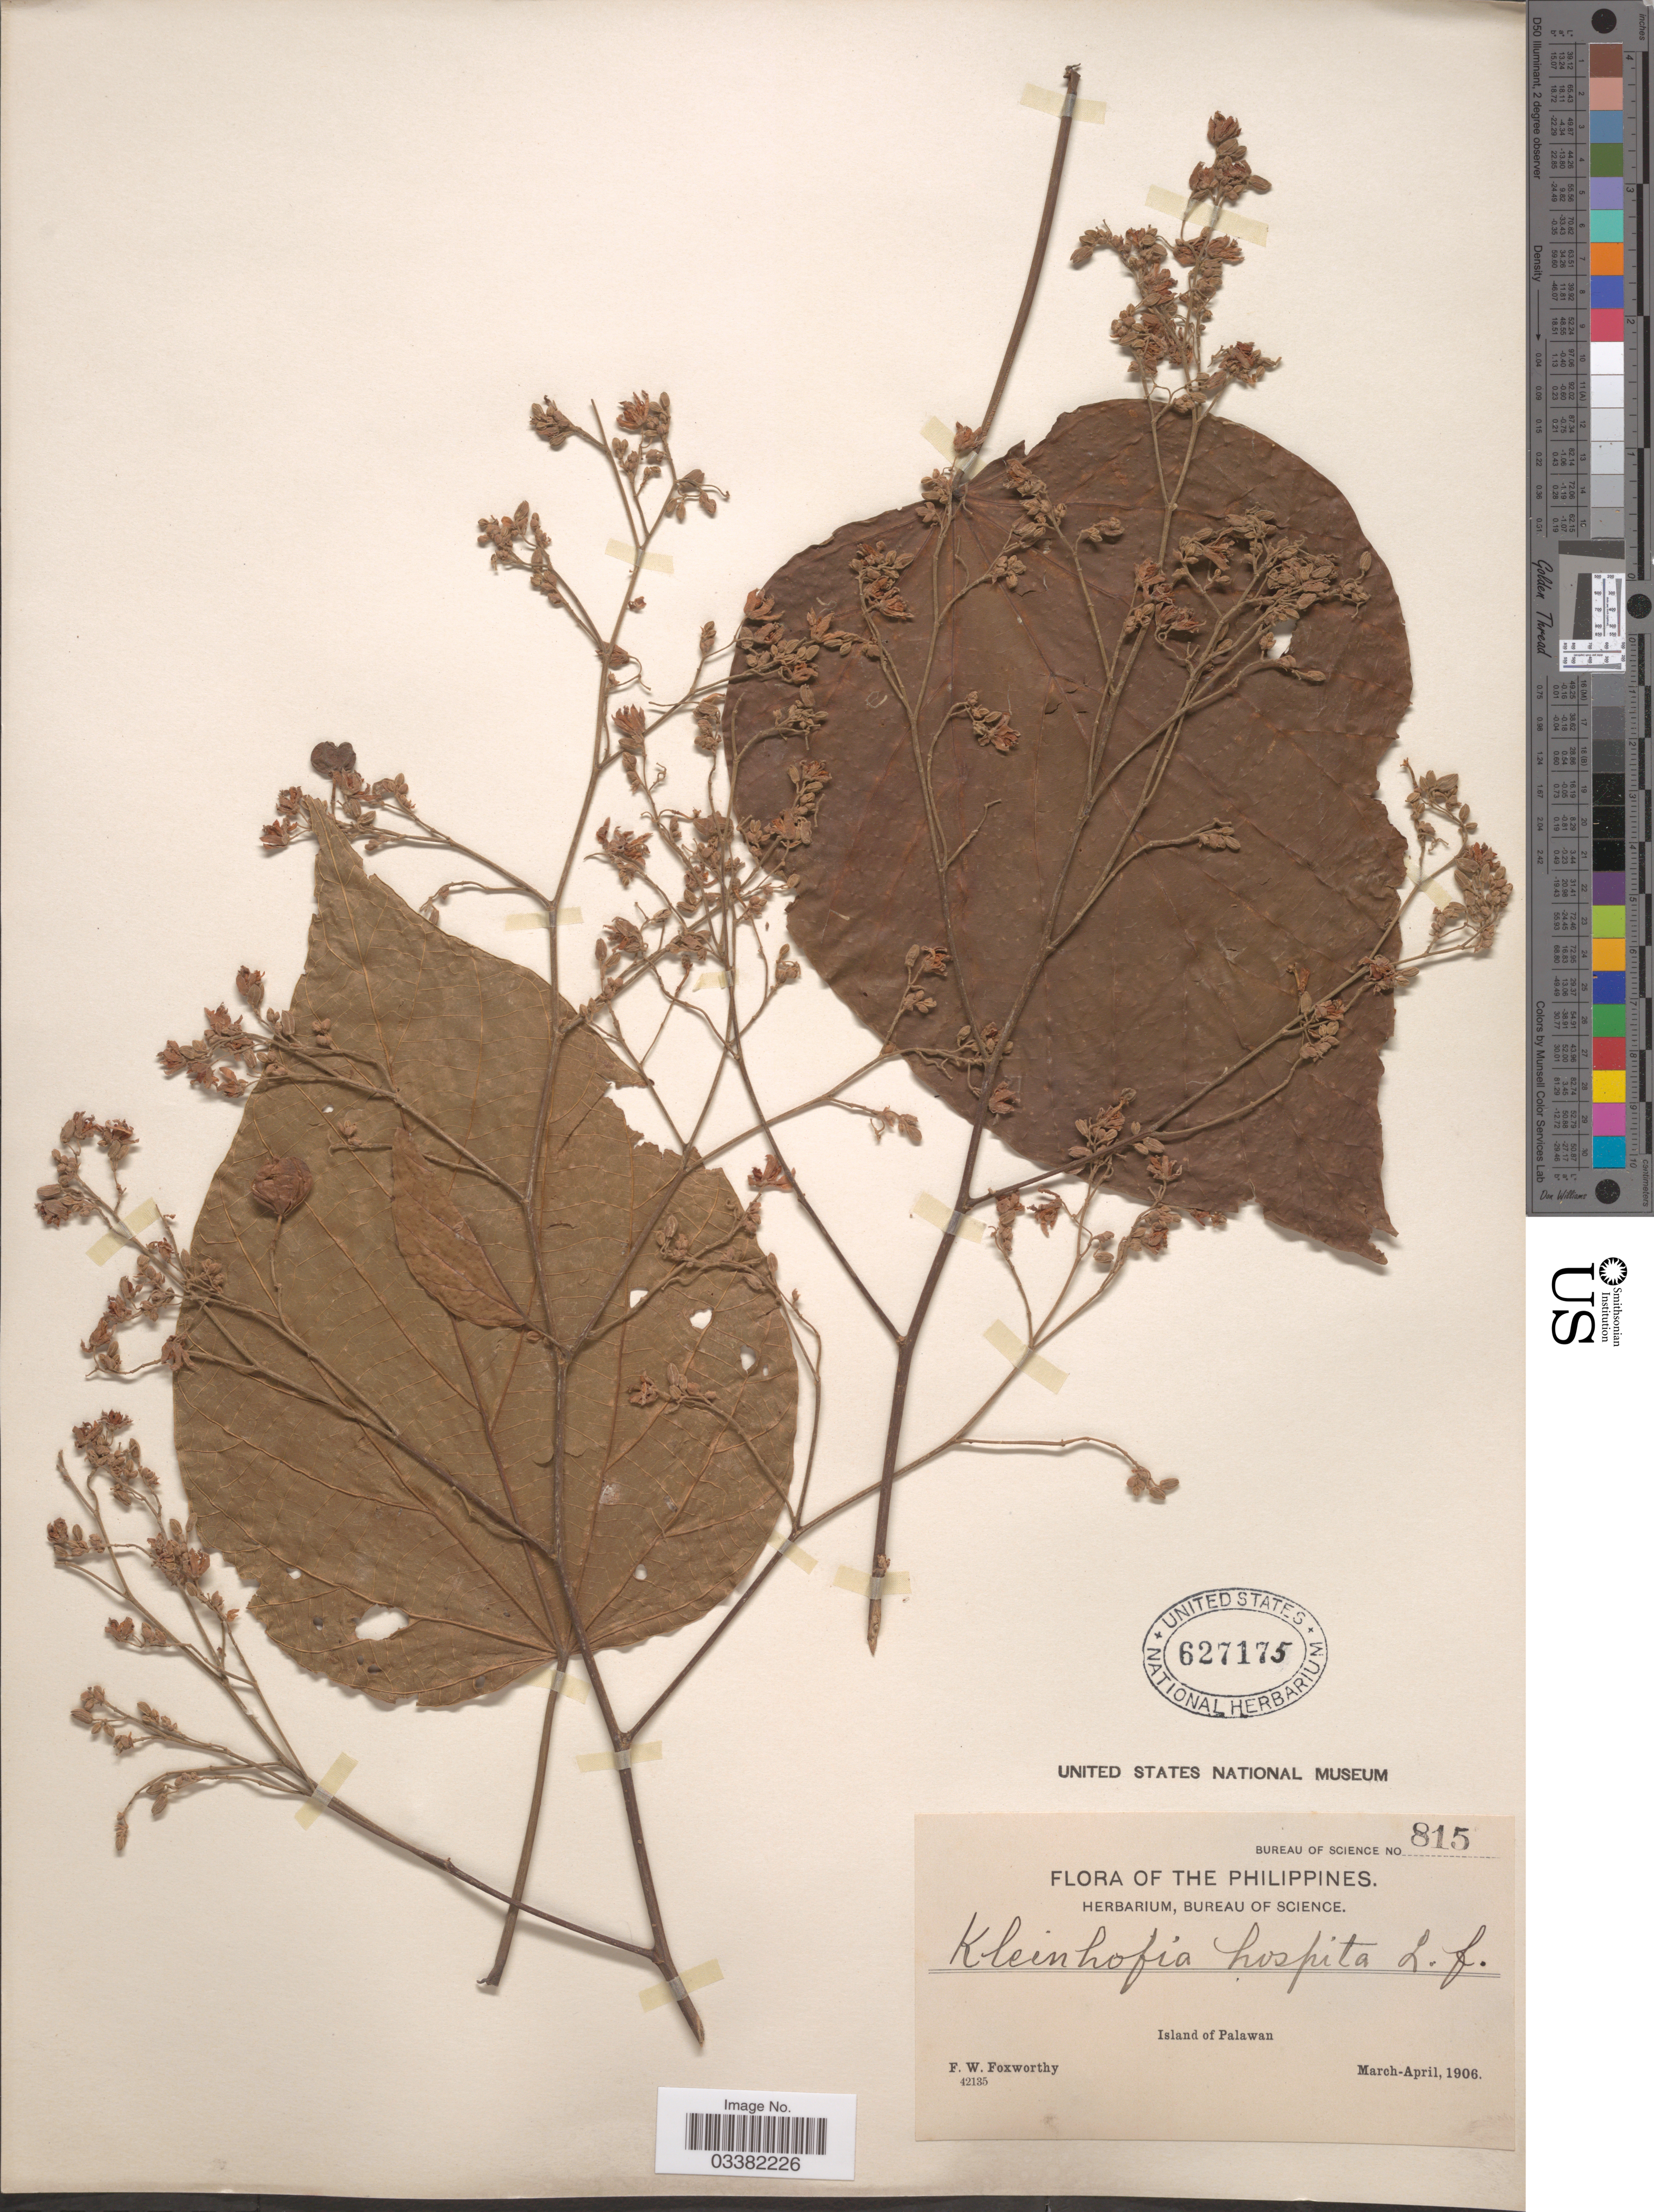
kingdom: Plantae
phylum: Tracheophyta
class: Magnoliopsida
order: Malvales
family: Malvaceae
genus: Kleinhovia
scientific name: Kleinhovia hospita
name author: L.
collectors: F. W. Foxworthy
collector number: Bureau of Science 815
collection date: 1906-03/1906-04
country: Philippines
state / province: Mimaropa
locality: Island of Palawan.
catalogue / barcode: US 627175